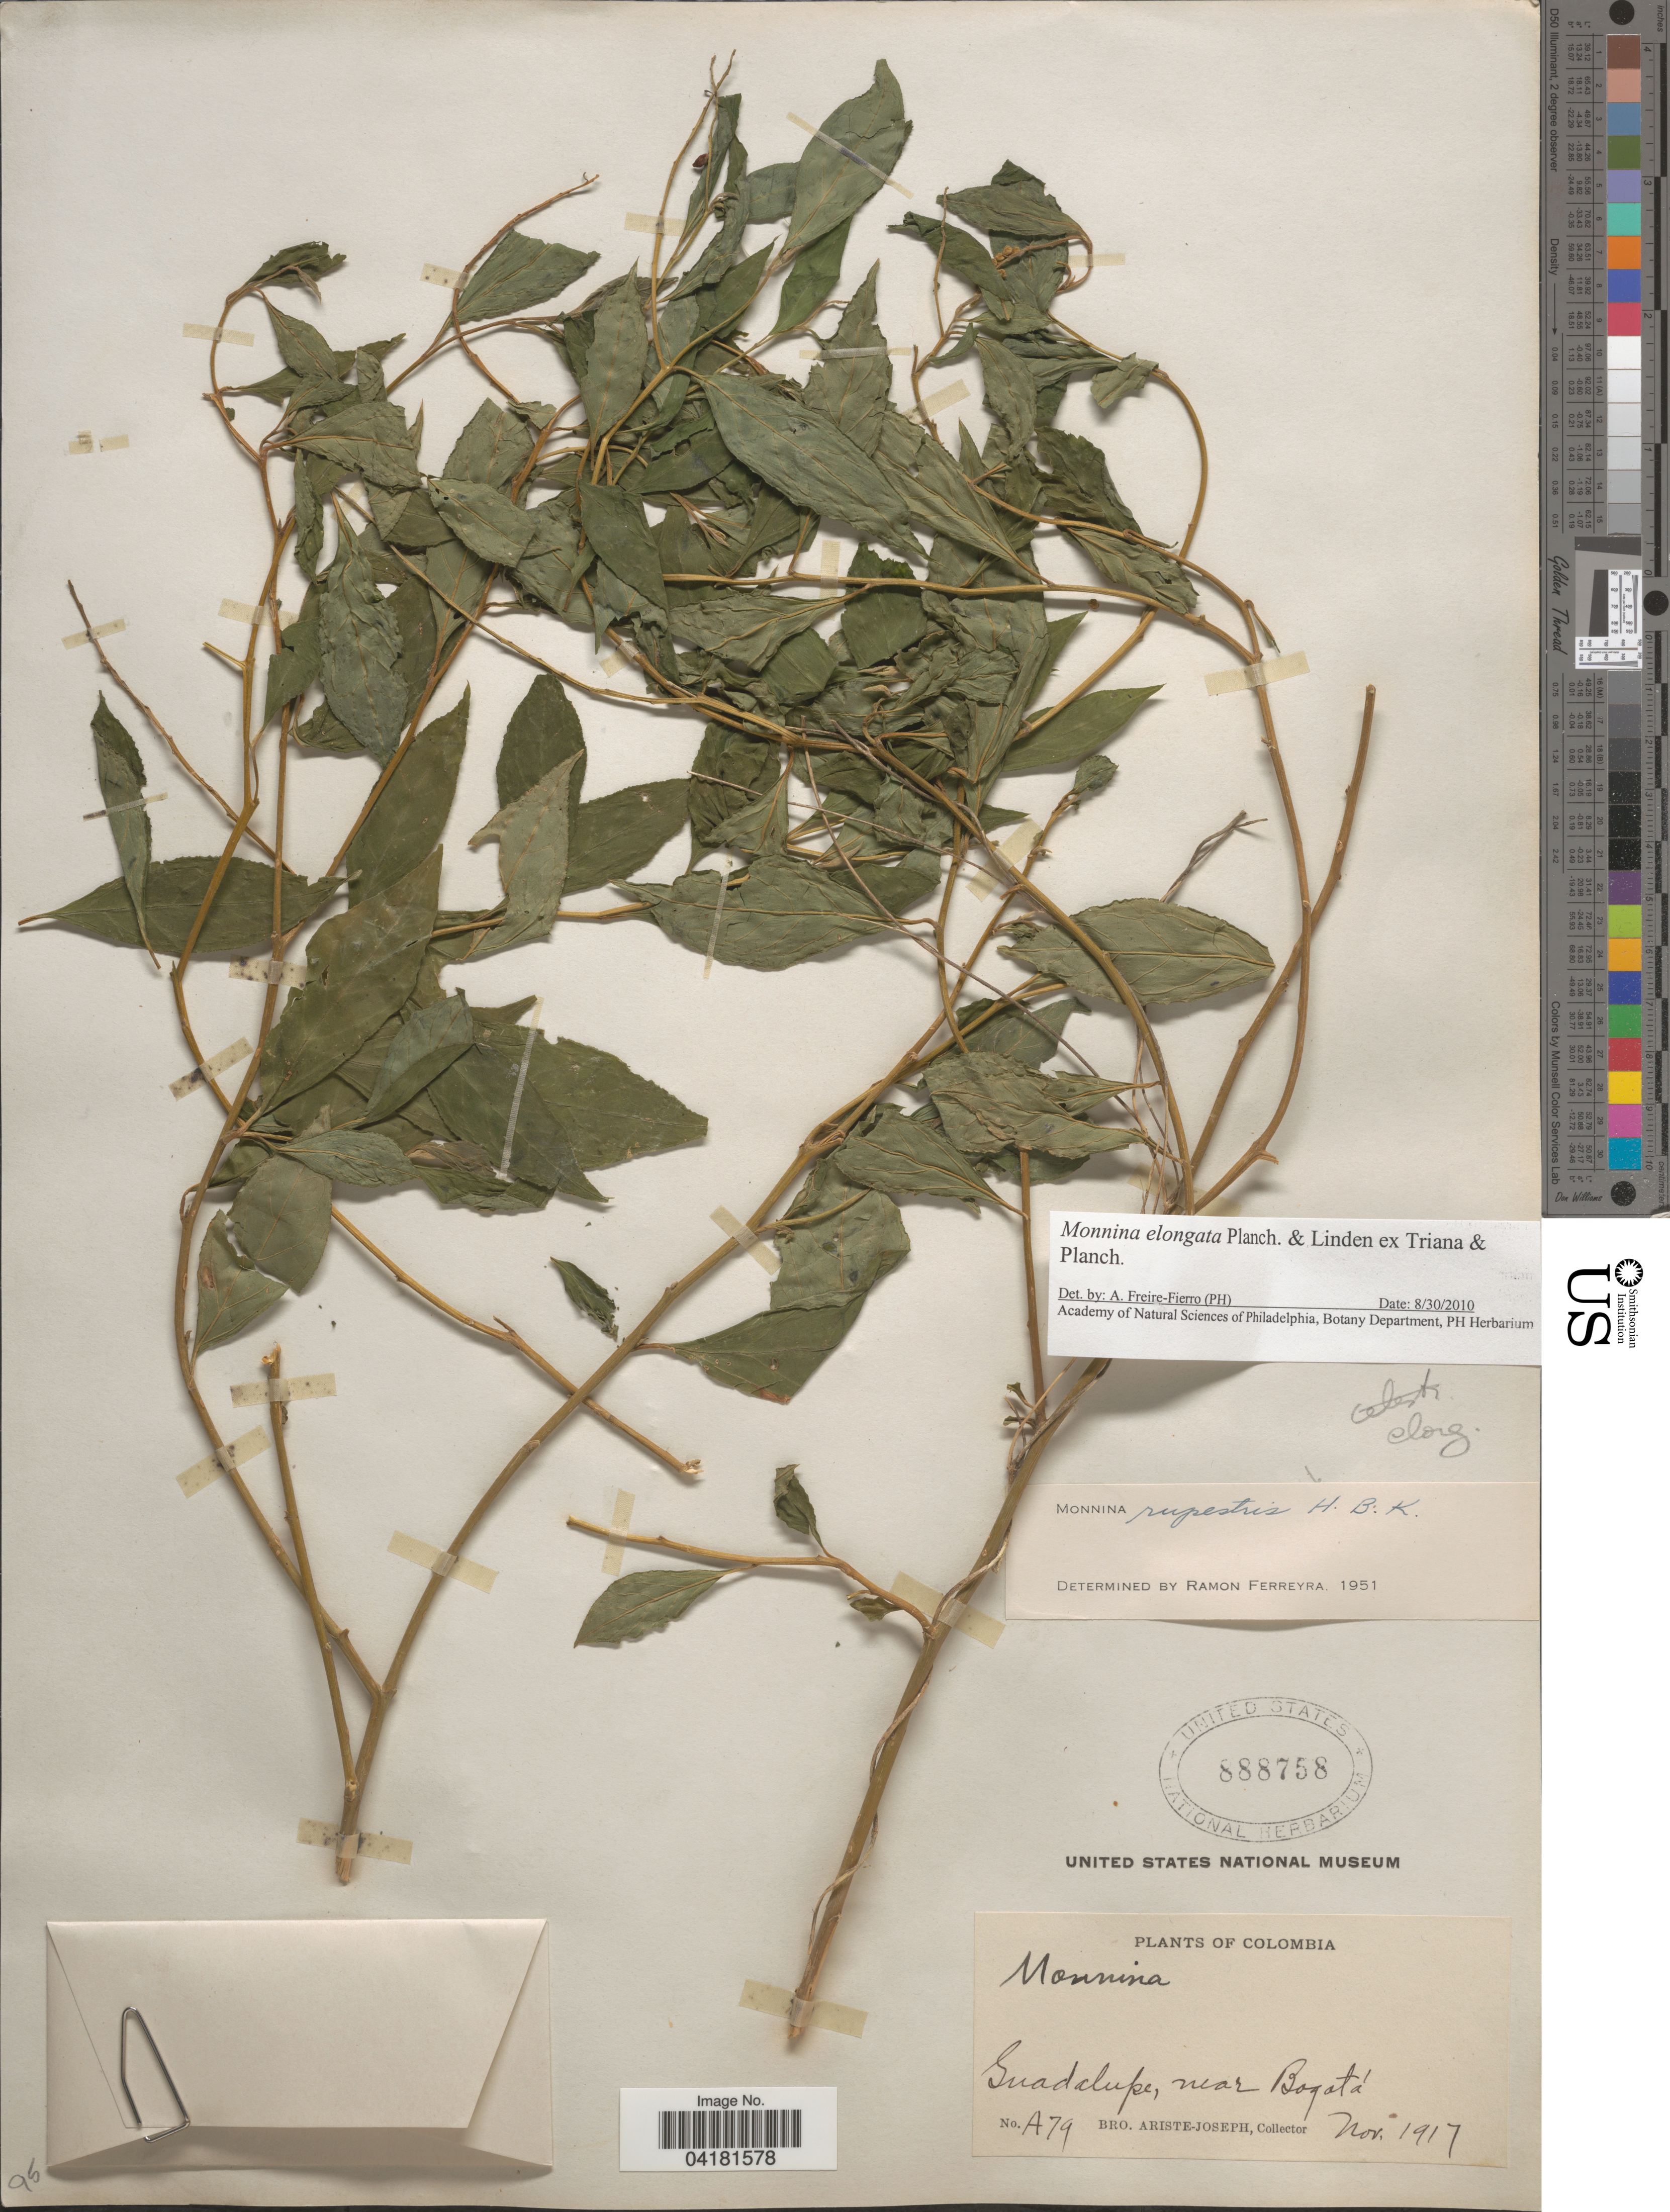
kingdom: Plantae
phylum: Tracheophyta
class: Magnoliopsida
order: Fabales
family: Polygalaceae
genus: Monnina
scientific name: Monnina elongata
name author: Planch. & Linden ex Triana & Planch.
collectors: Bro. Ariste-Joseph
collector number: A79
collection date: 1917-11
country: Colombia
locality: Guadalupe, near Bogotá.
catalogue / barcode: US 888758